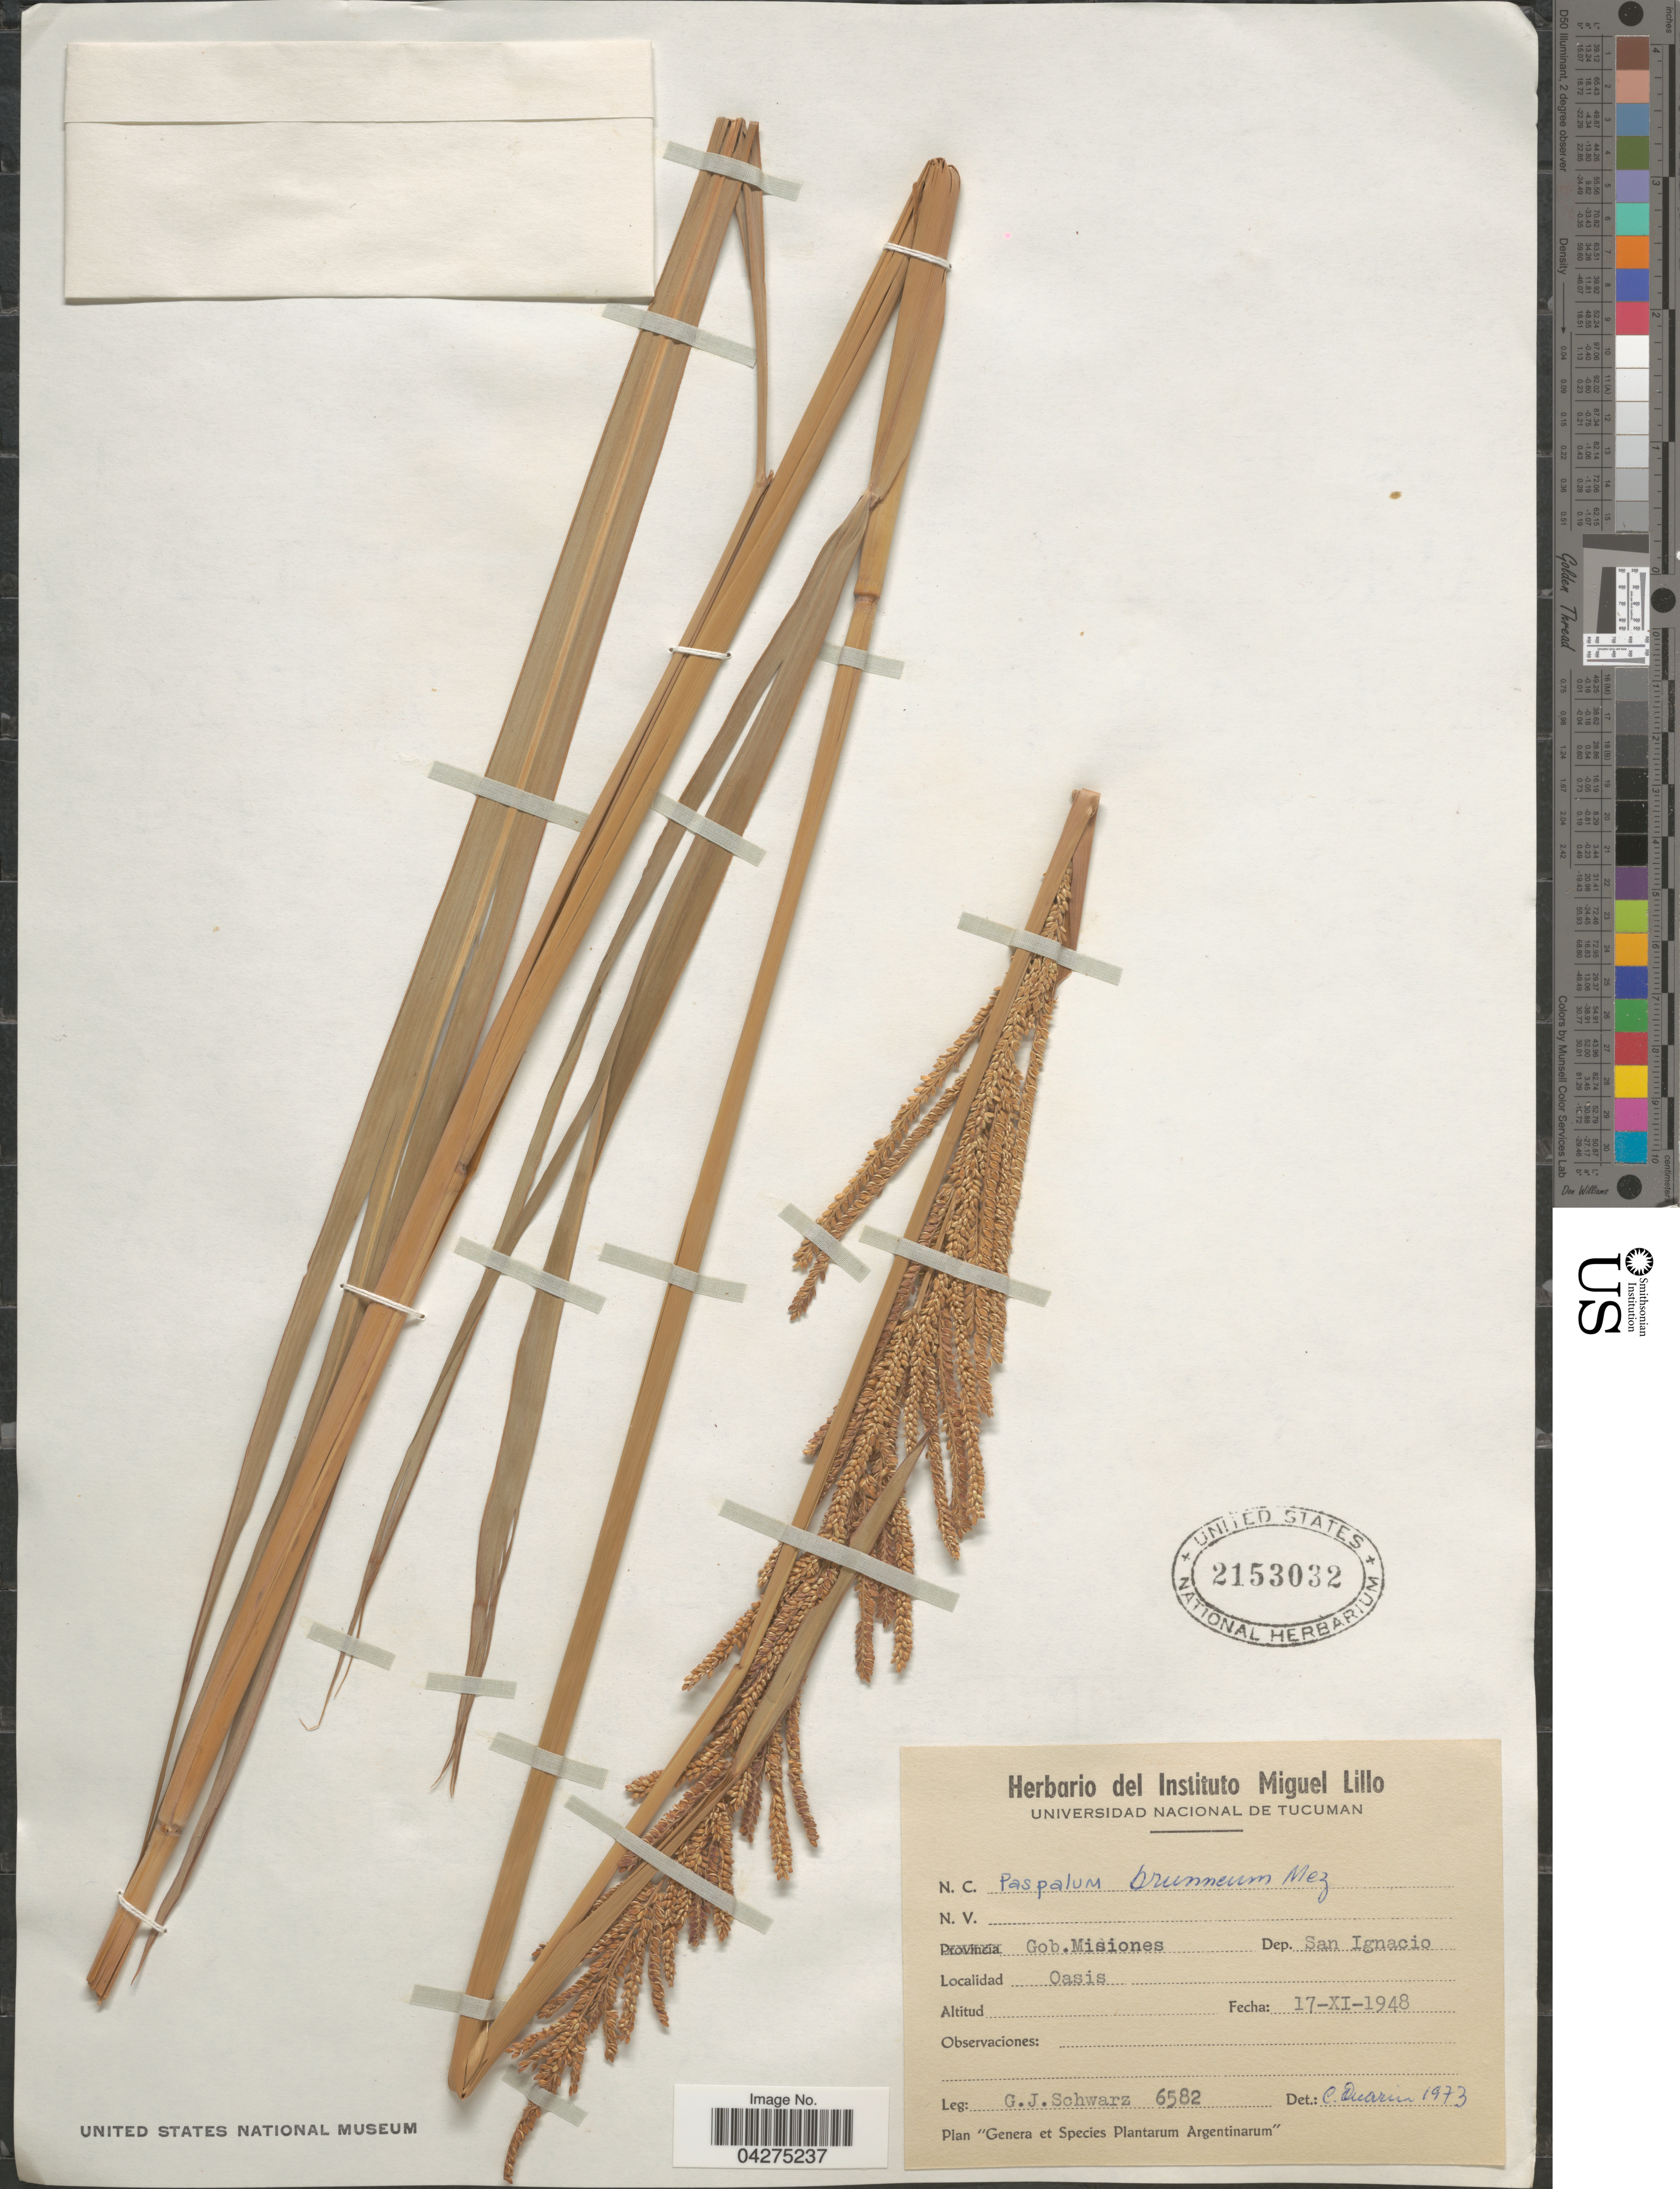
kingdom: Plantae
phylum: Tracheophyta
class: Liliopsida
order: Poales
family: Poaceae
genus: Paspalum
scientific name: Paspalum quarinii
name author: Morrone & Zuloaga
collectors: G. J. Schwarz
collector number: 6582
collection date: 1948-11-17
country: Argentina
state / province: Misiones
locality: Gob. Misiones. Oasis.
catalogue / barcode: US 2153032